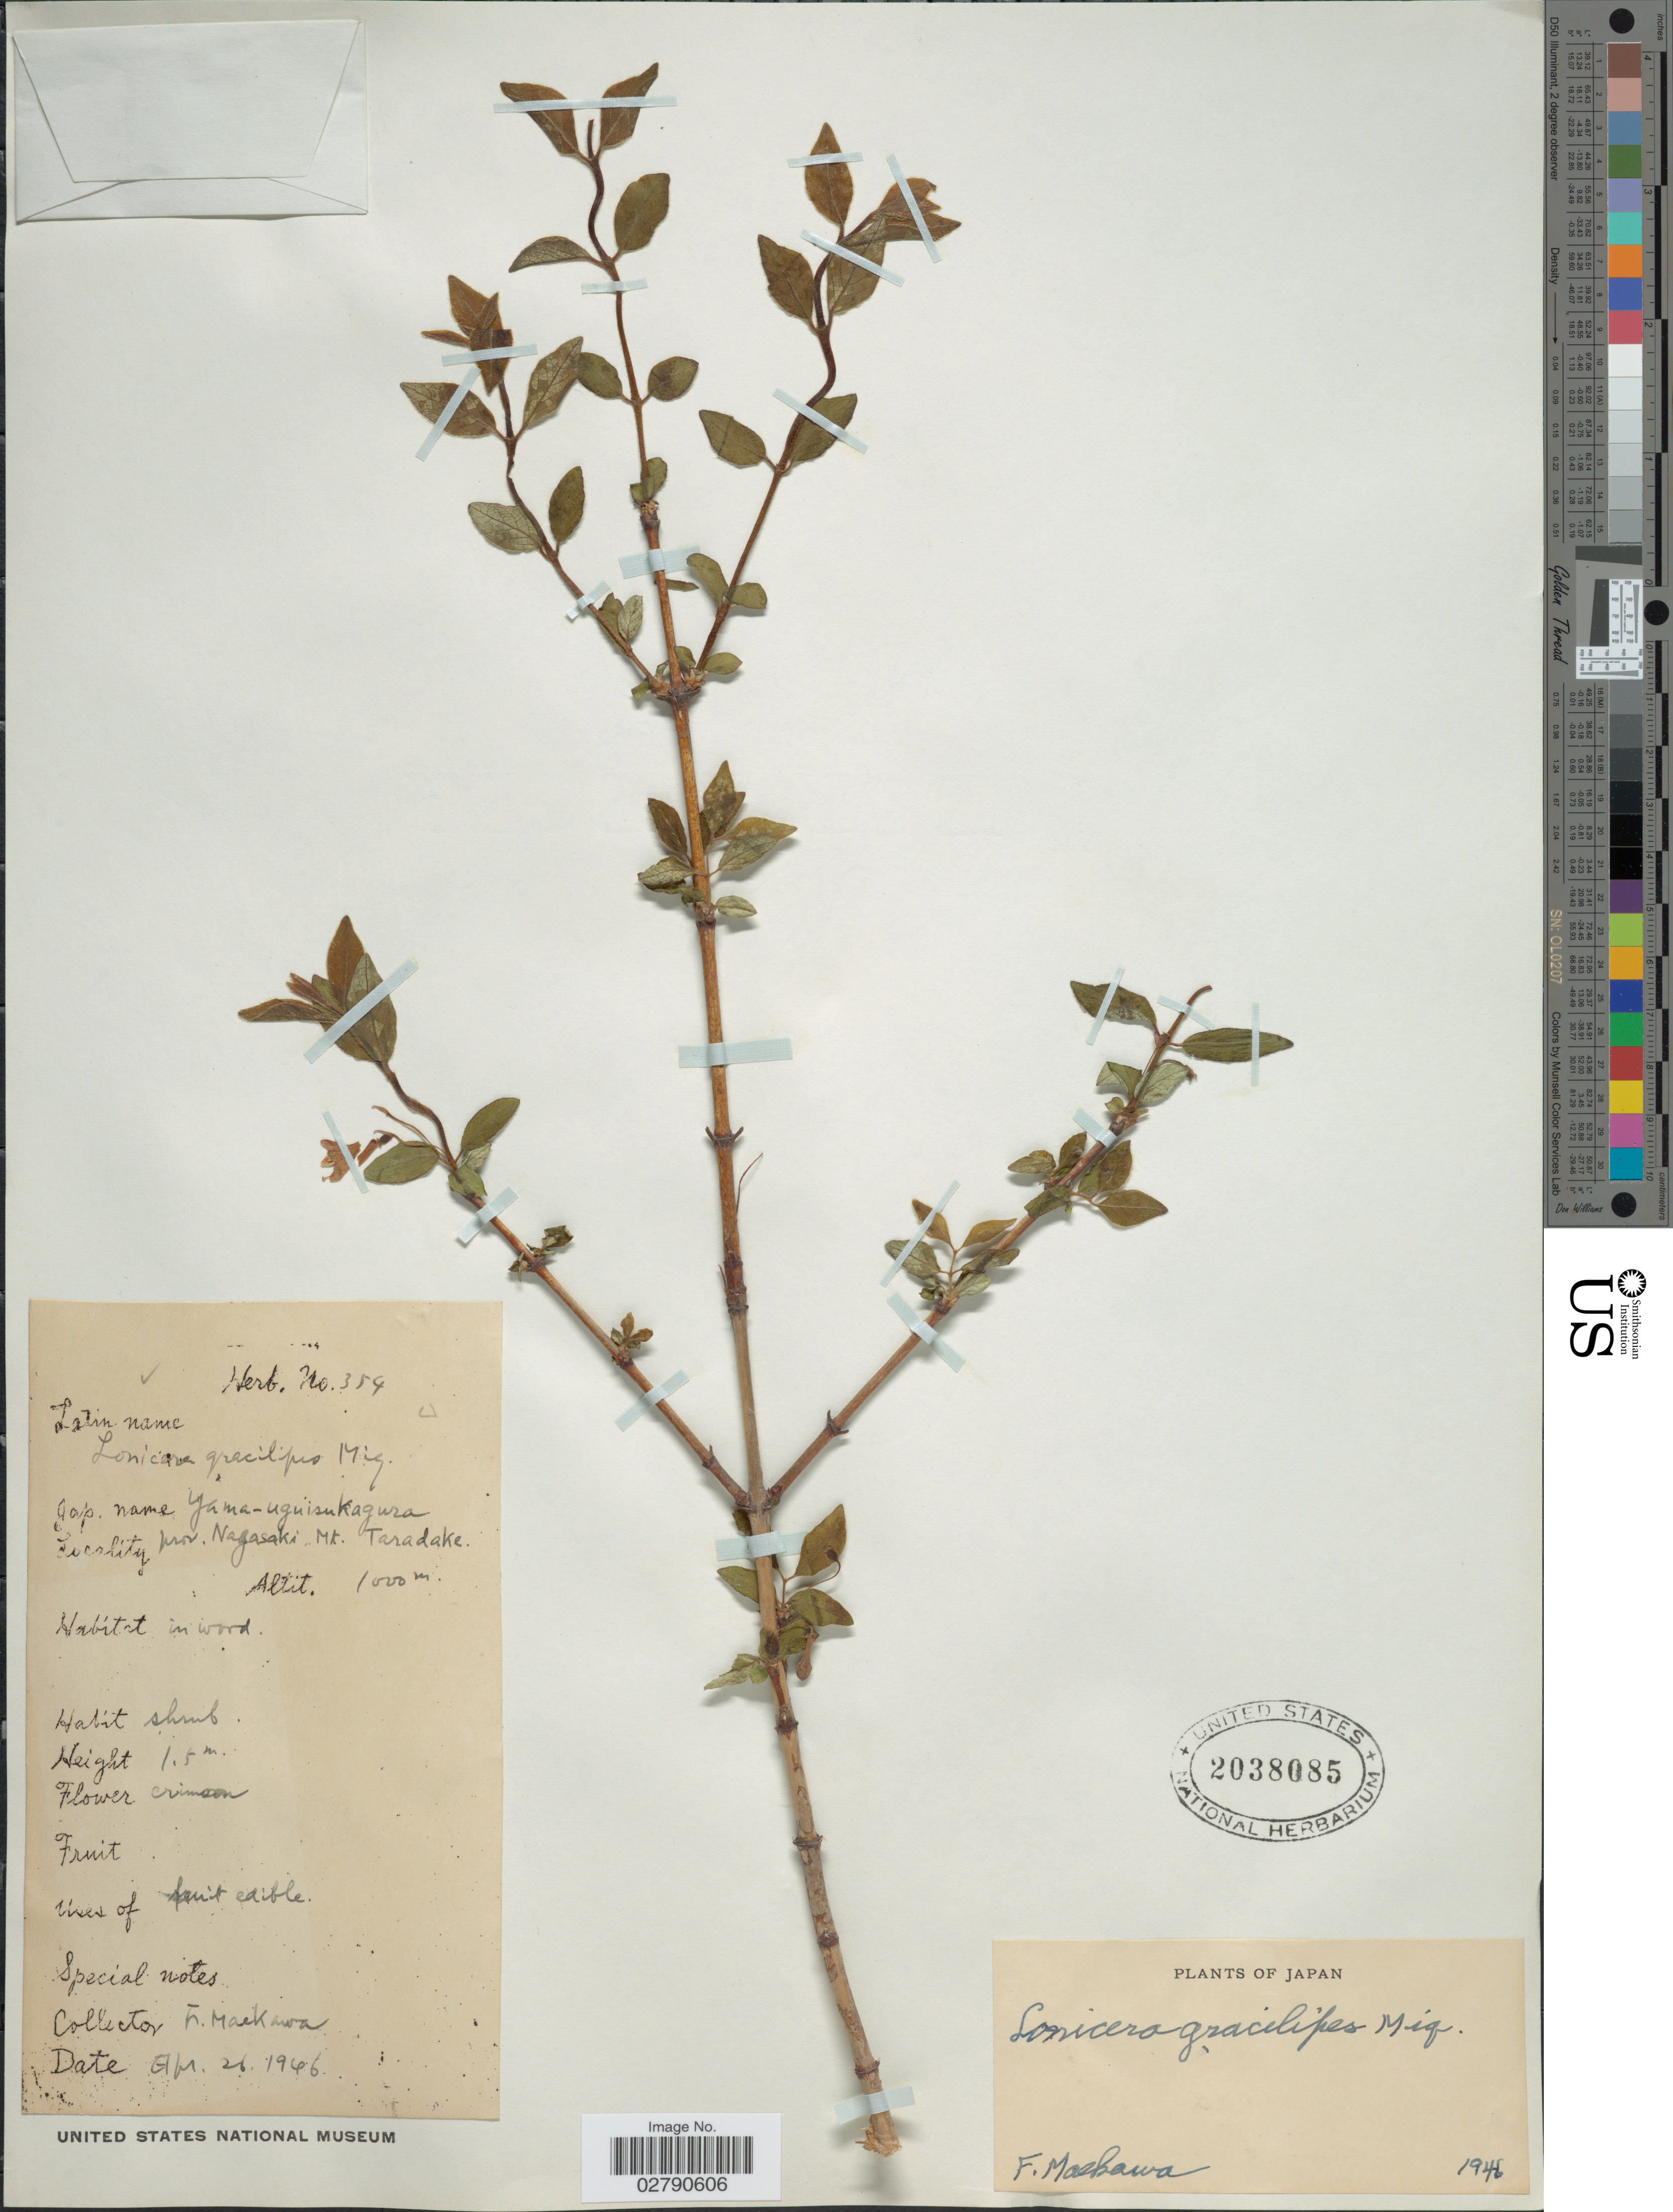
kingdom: Plantae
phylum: Tracheophyta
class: Magnoliopsida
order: Dipsacales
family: Caprifoliaceae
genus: Lonicera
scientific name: Lonicera gracilipes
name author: Miq.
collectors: F. Maikawa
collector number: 354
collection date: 1946-04-26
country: Japan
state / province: Nagasaki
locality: Mt. Taradake.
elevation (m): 1000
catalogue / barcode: US 2038085